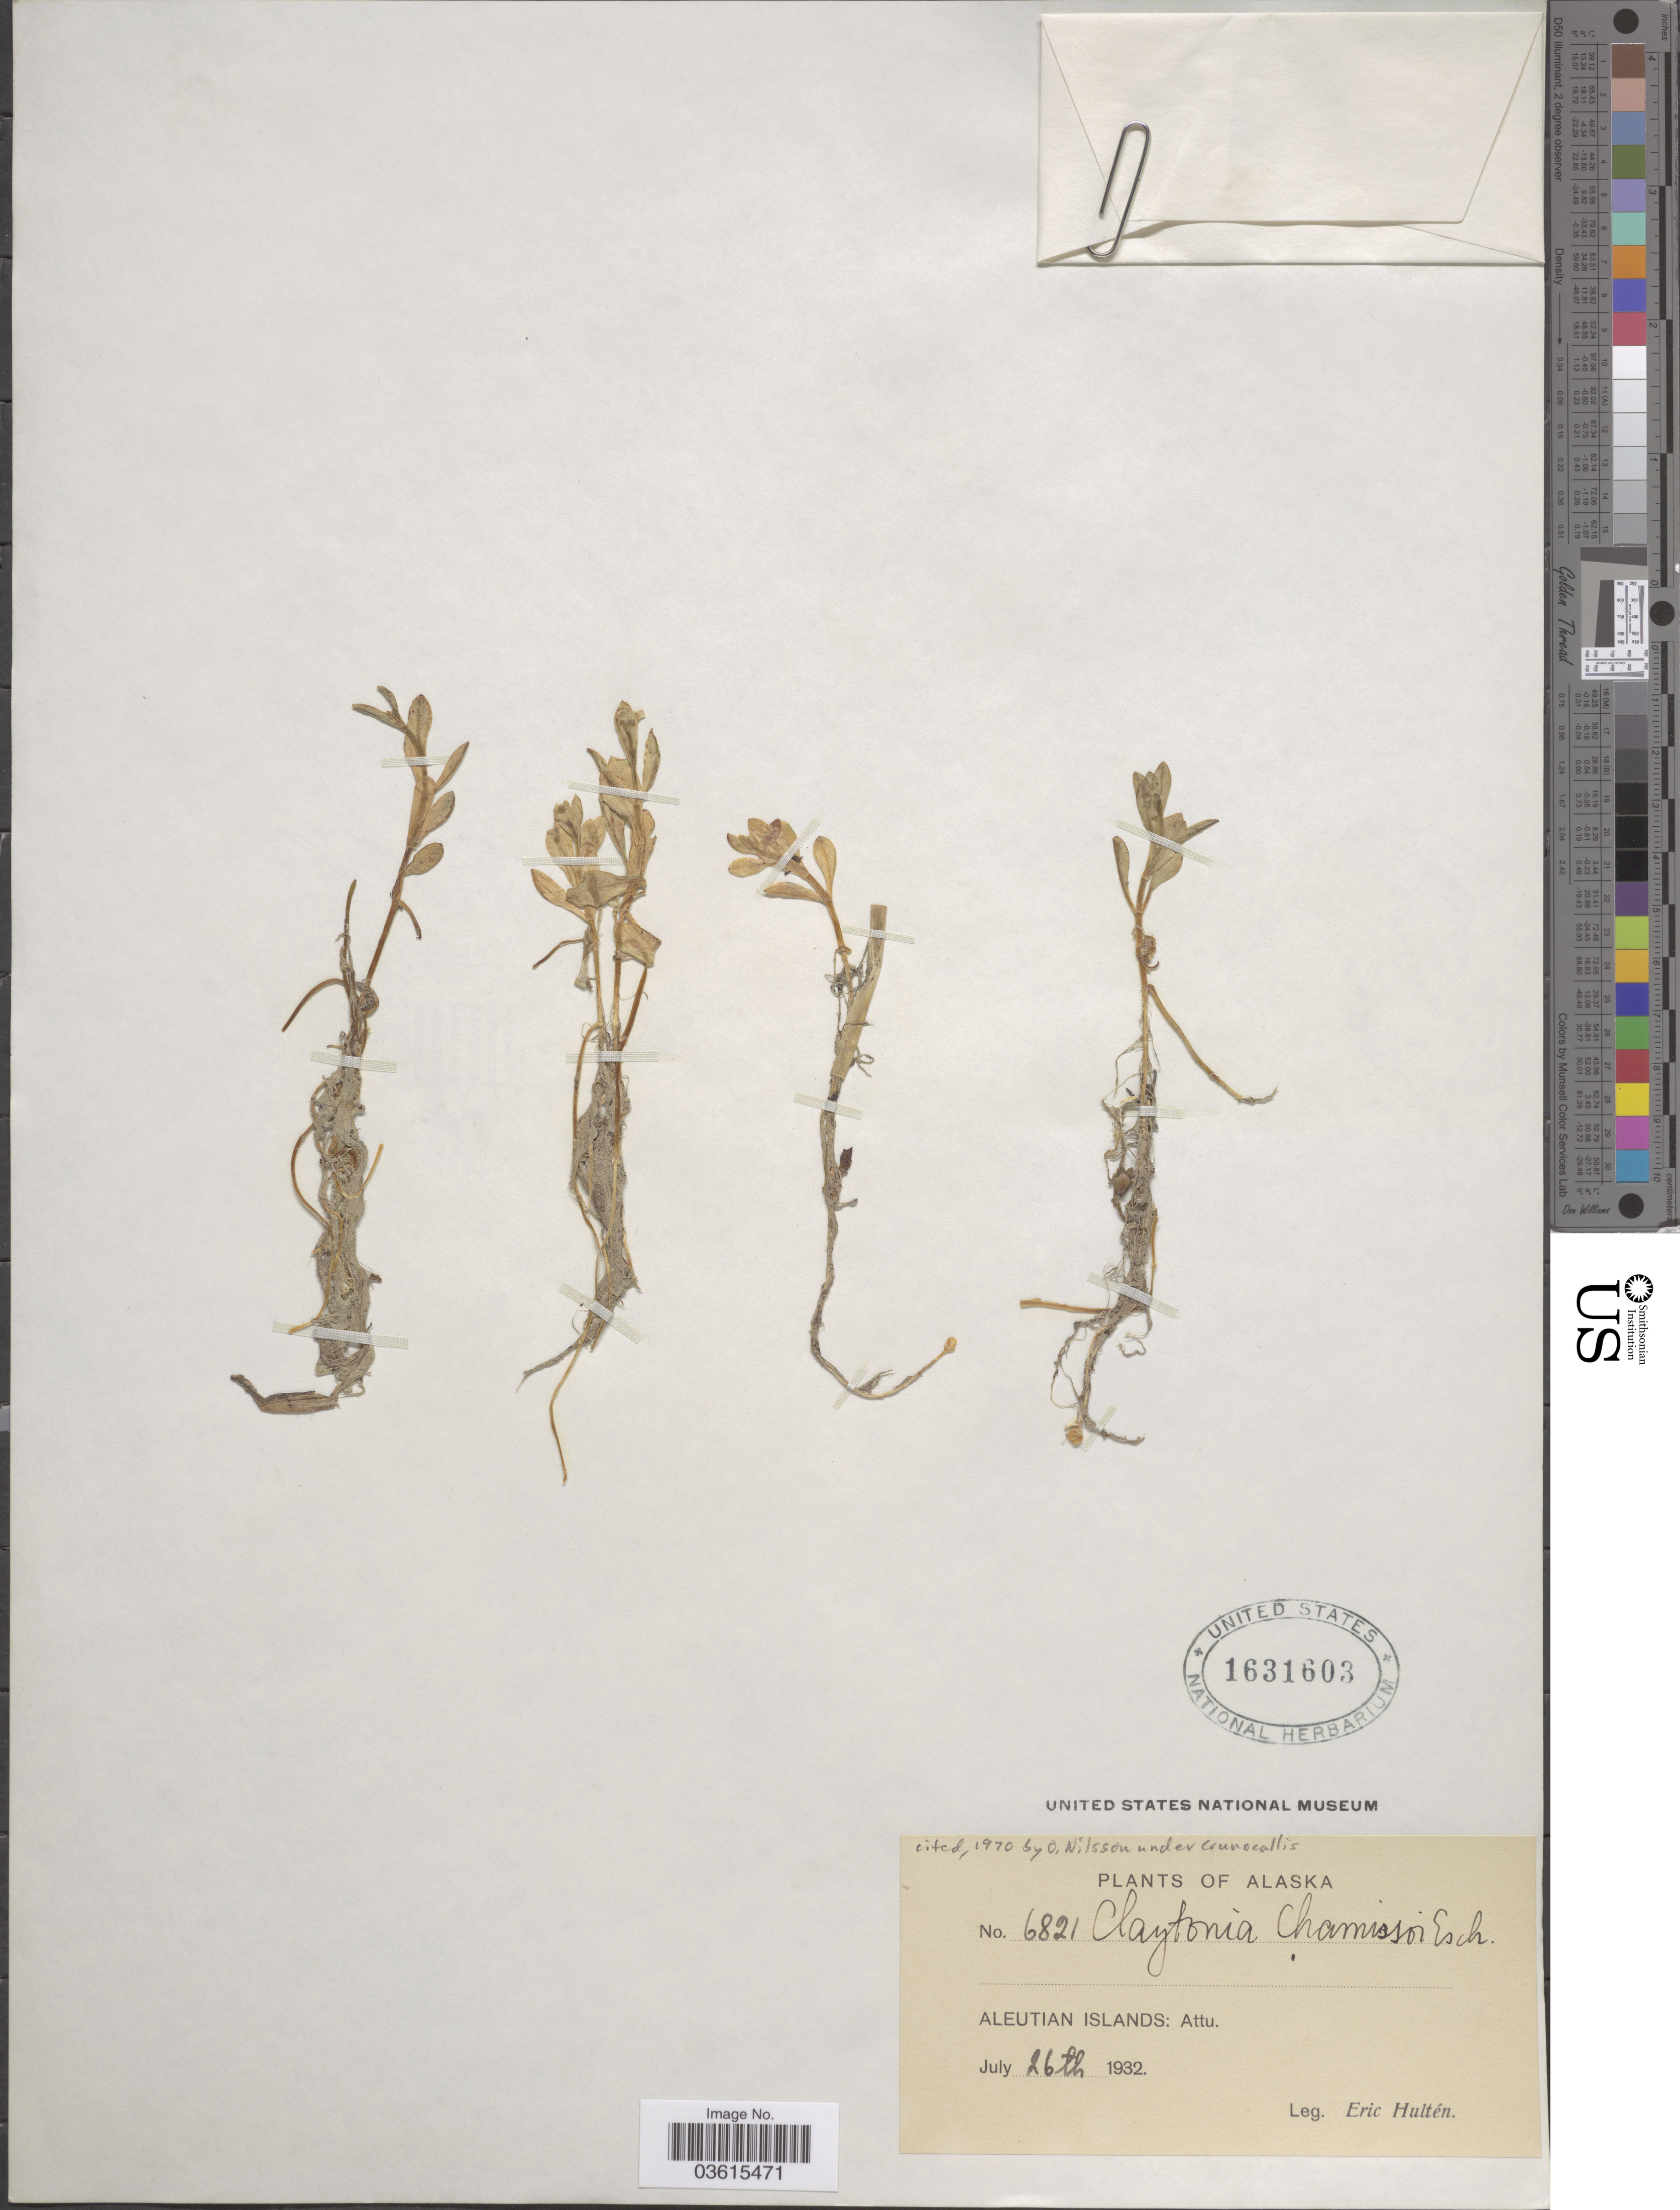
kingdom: Plantae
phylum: Tracheophyta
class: Magnoliopsida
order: Caryophyllales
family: Montiaceae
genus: Montia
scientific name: Montia chamissoi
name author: (Ledeb. ex Spreng.) Greene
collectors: E. G. Hultén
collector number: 6821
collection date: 1932-07-26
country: United States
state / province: Alaska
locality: Aleutian Islands: Attu.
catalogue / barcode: US 1631603